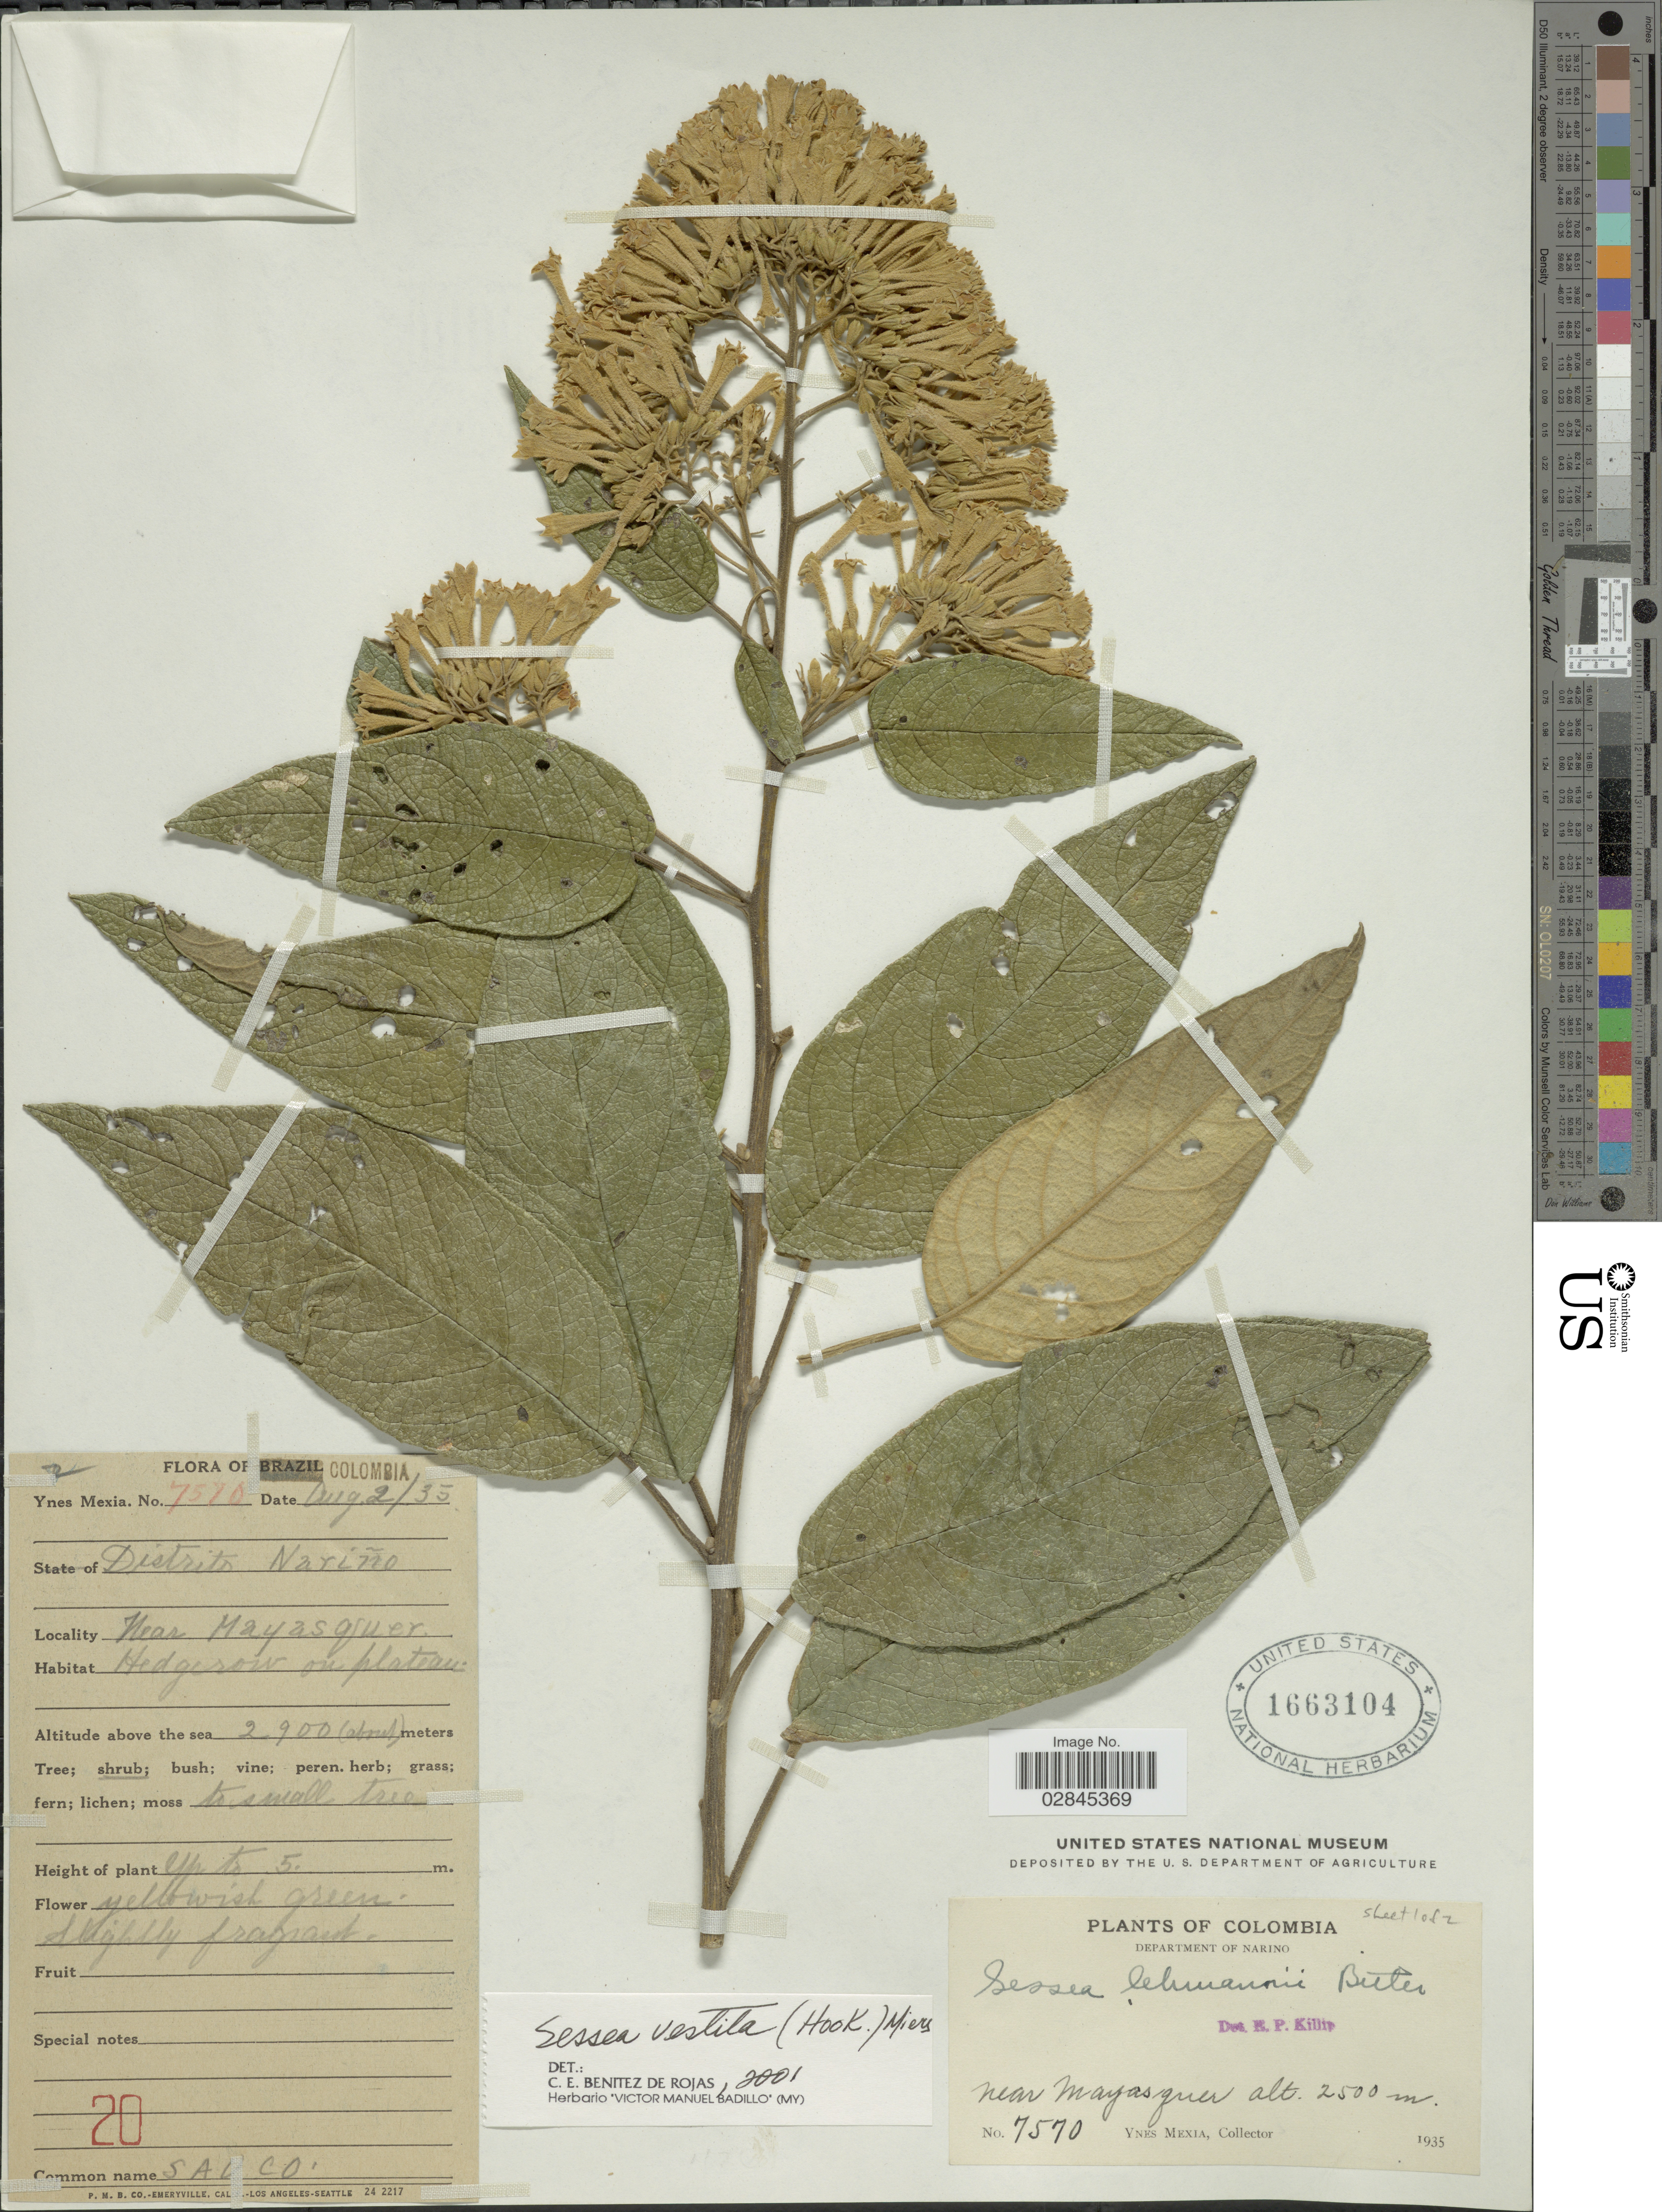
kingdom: Plantae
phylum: Tracheophyta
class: Magnoliopsida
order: Solanales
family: Solanaceae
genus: Cestrum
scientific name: Cestrum vestitum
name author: Hook.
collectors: Y. Mexia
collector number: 7570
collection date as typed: Transcribed d/m/y: 2/8/35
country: Colombia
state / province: Nariño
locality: Department of Nariño. Distrito Nariño. Near Mayasquer.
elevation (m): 2900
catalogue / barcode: US 1663104